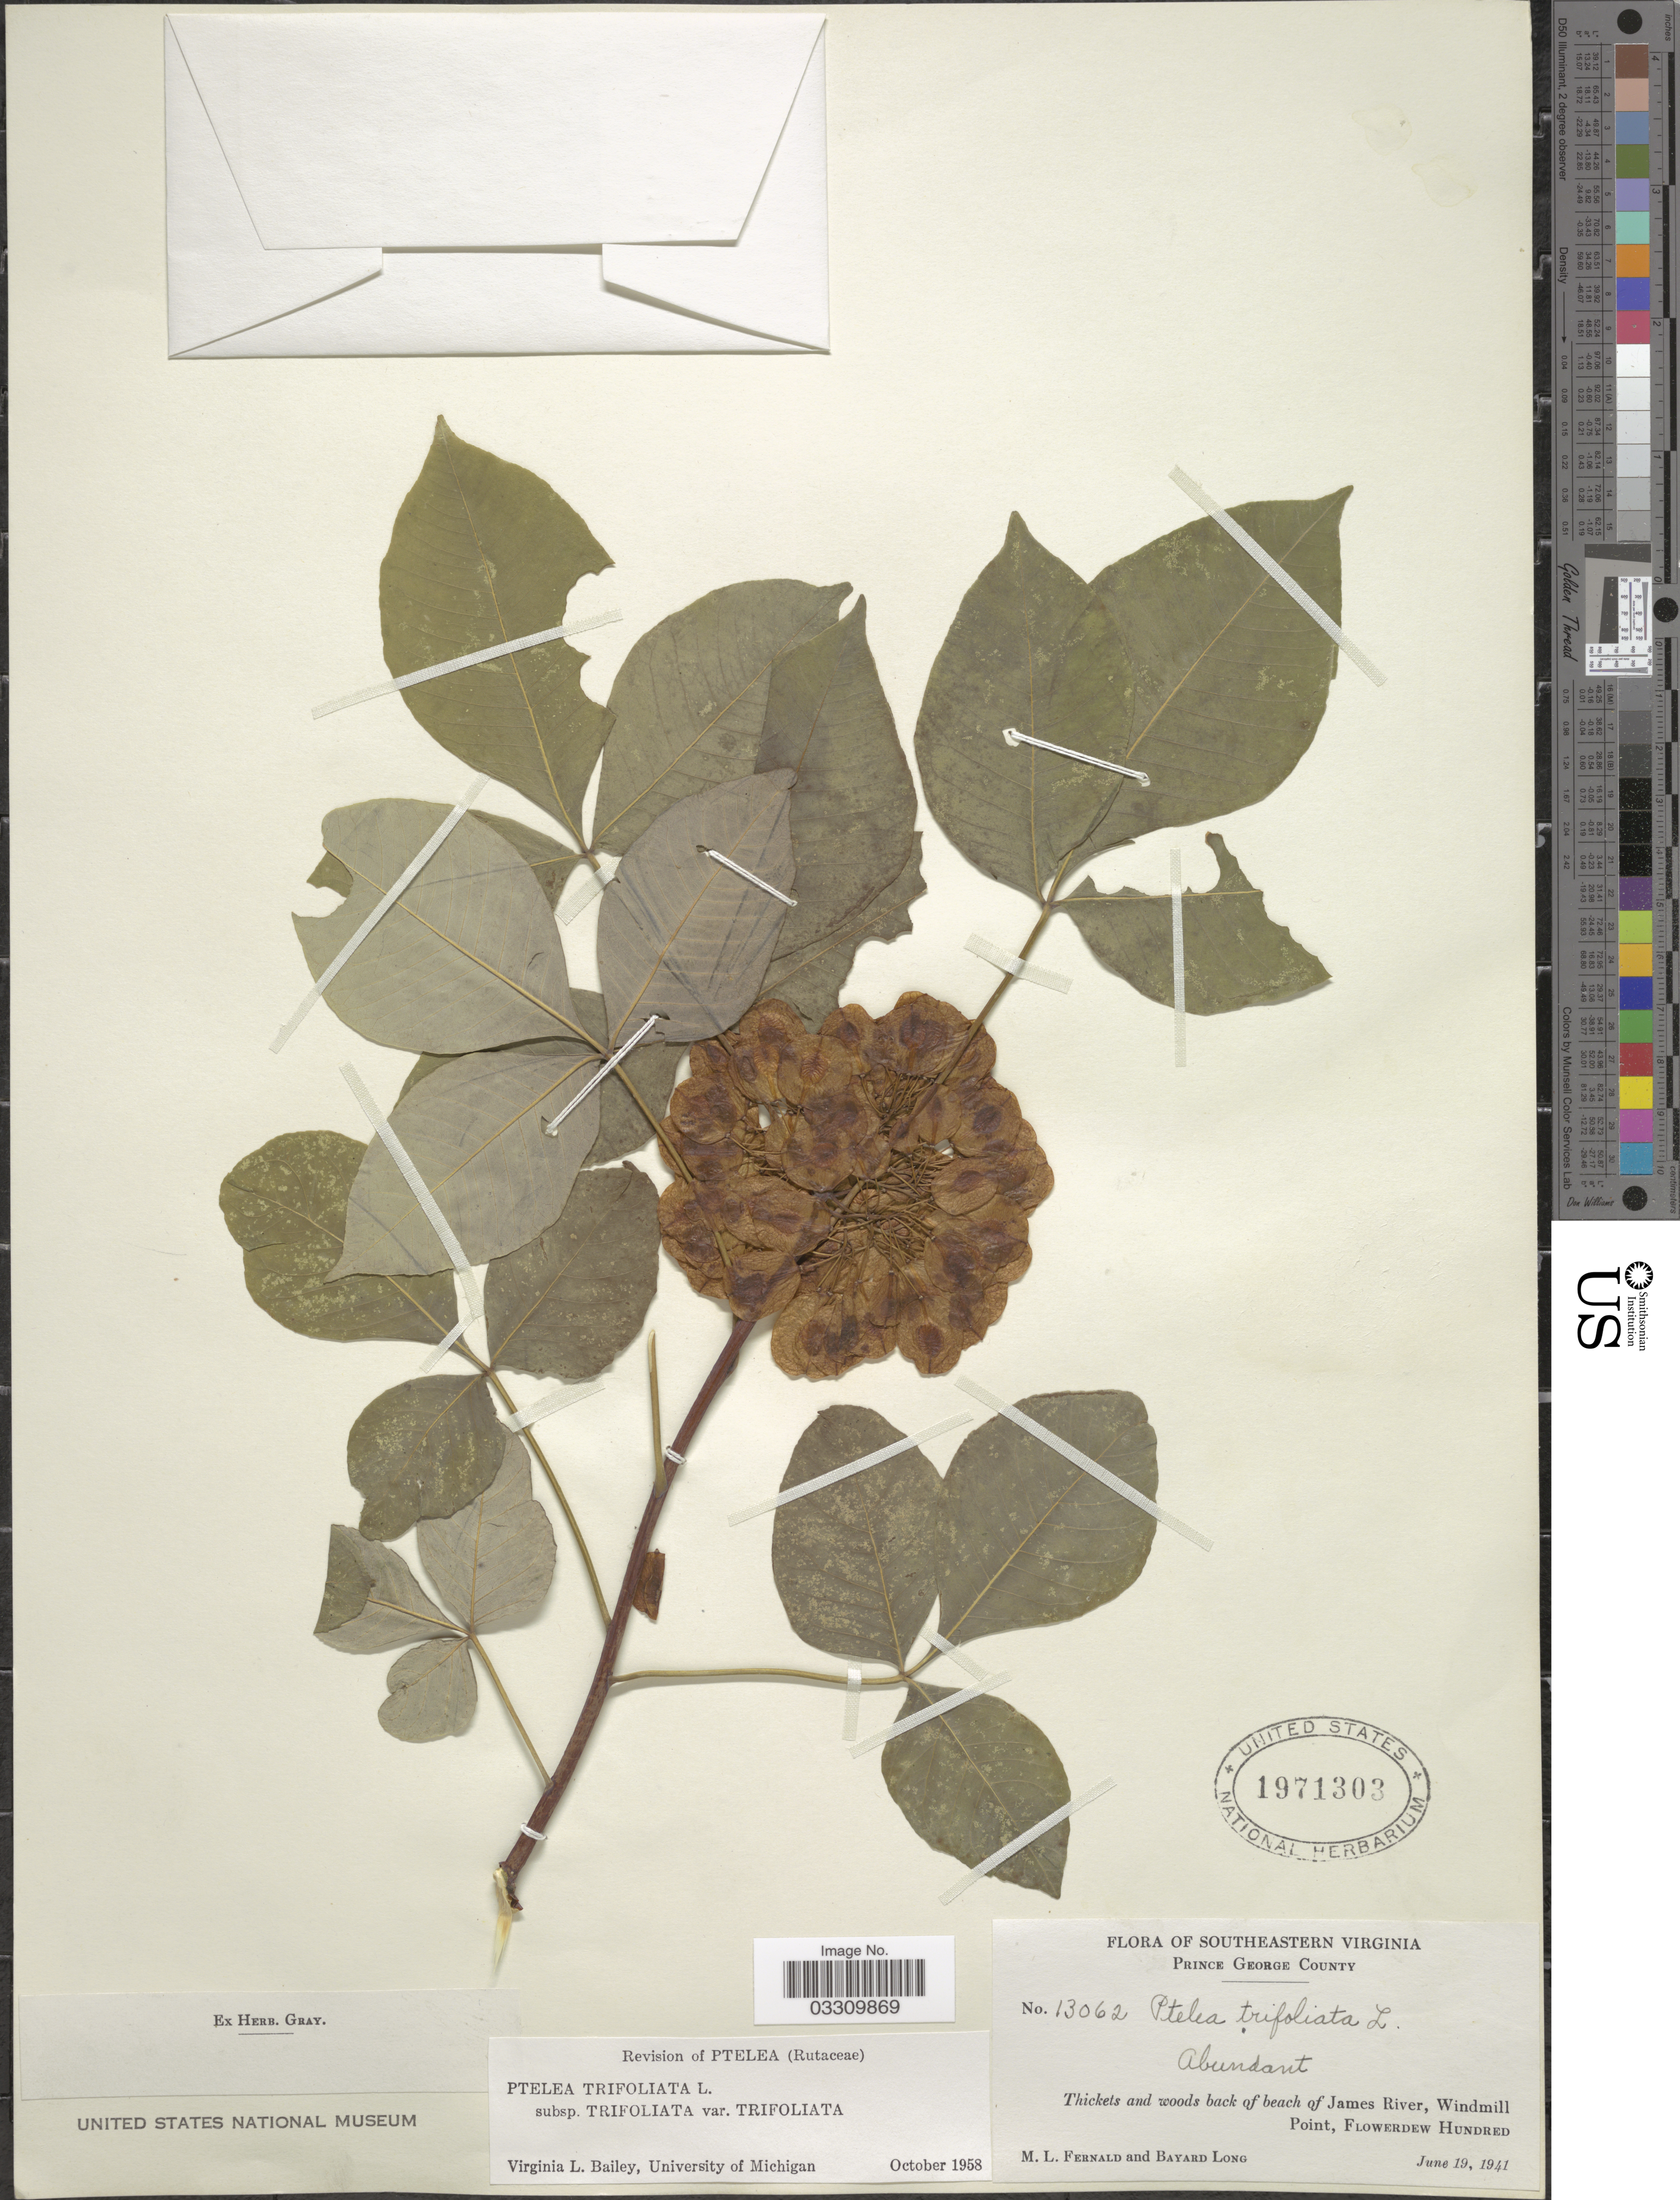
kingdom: Plantae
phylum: Tracheophyta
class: Magnoliopsida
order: Sapindales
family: Rutaceae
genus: Ptelea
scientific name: Ptelea trifoliata var. trifoliata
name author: L.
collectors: M. L. Fernald & B. Long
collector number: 13062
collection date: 1941-06-19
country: United States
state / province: Virginia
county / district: Prince George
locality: Southeastern Virginia. Prince George County. Thickets and woods back of beach of James River, Windmill Point, Flowerdew Hundred.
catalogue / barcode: US 1971303